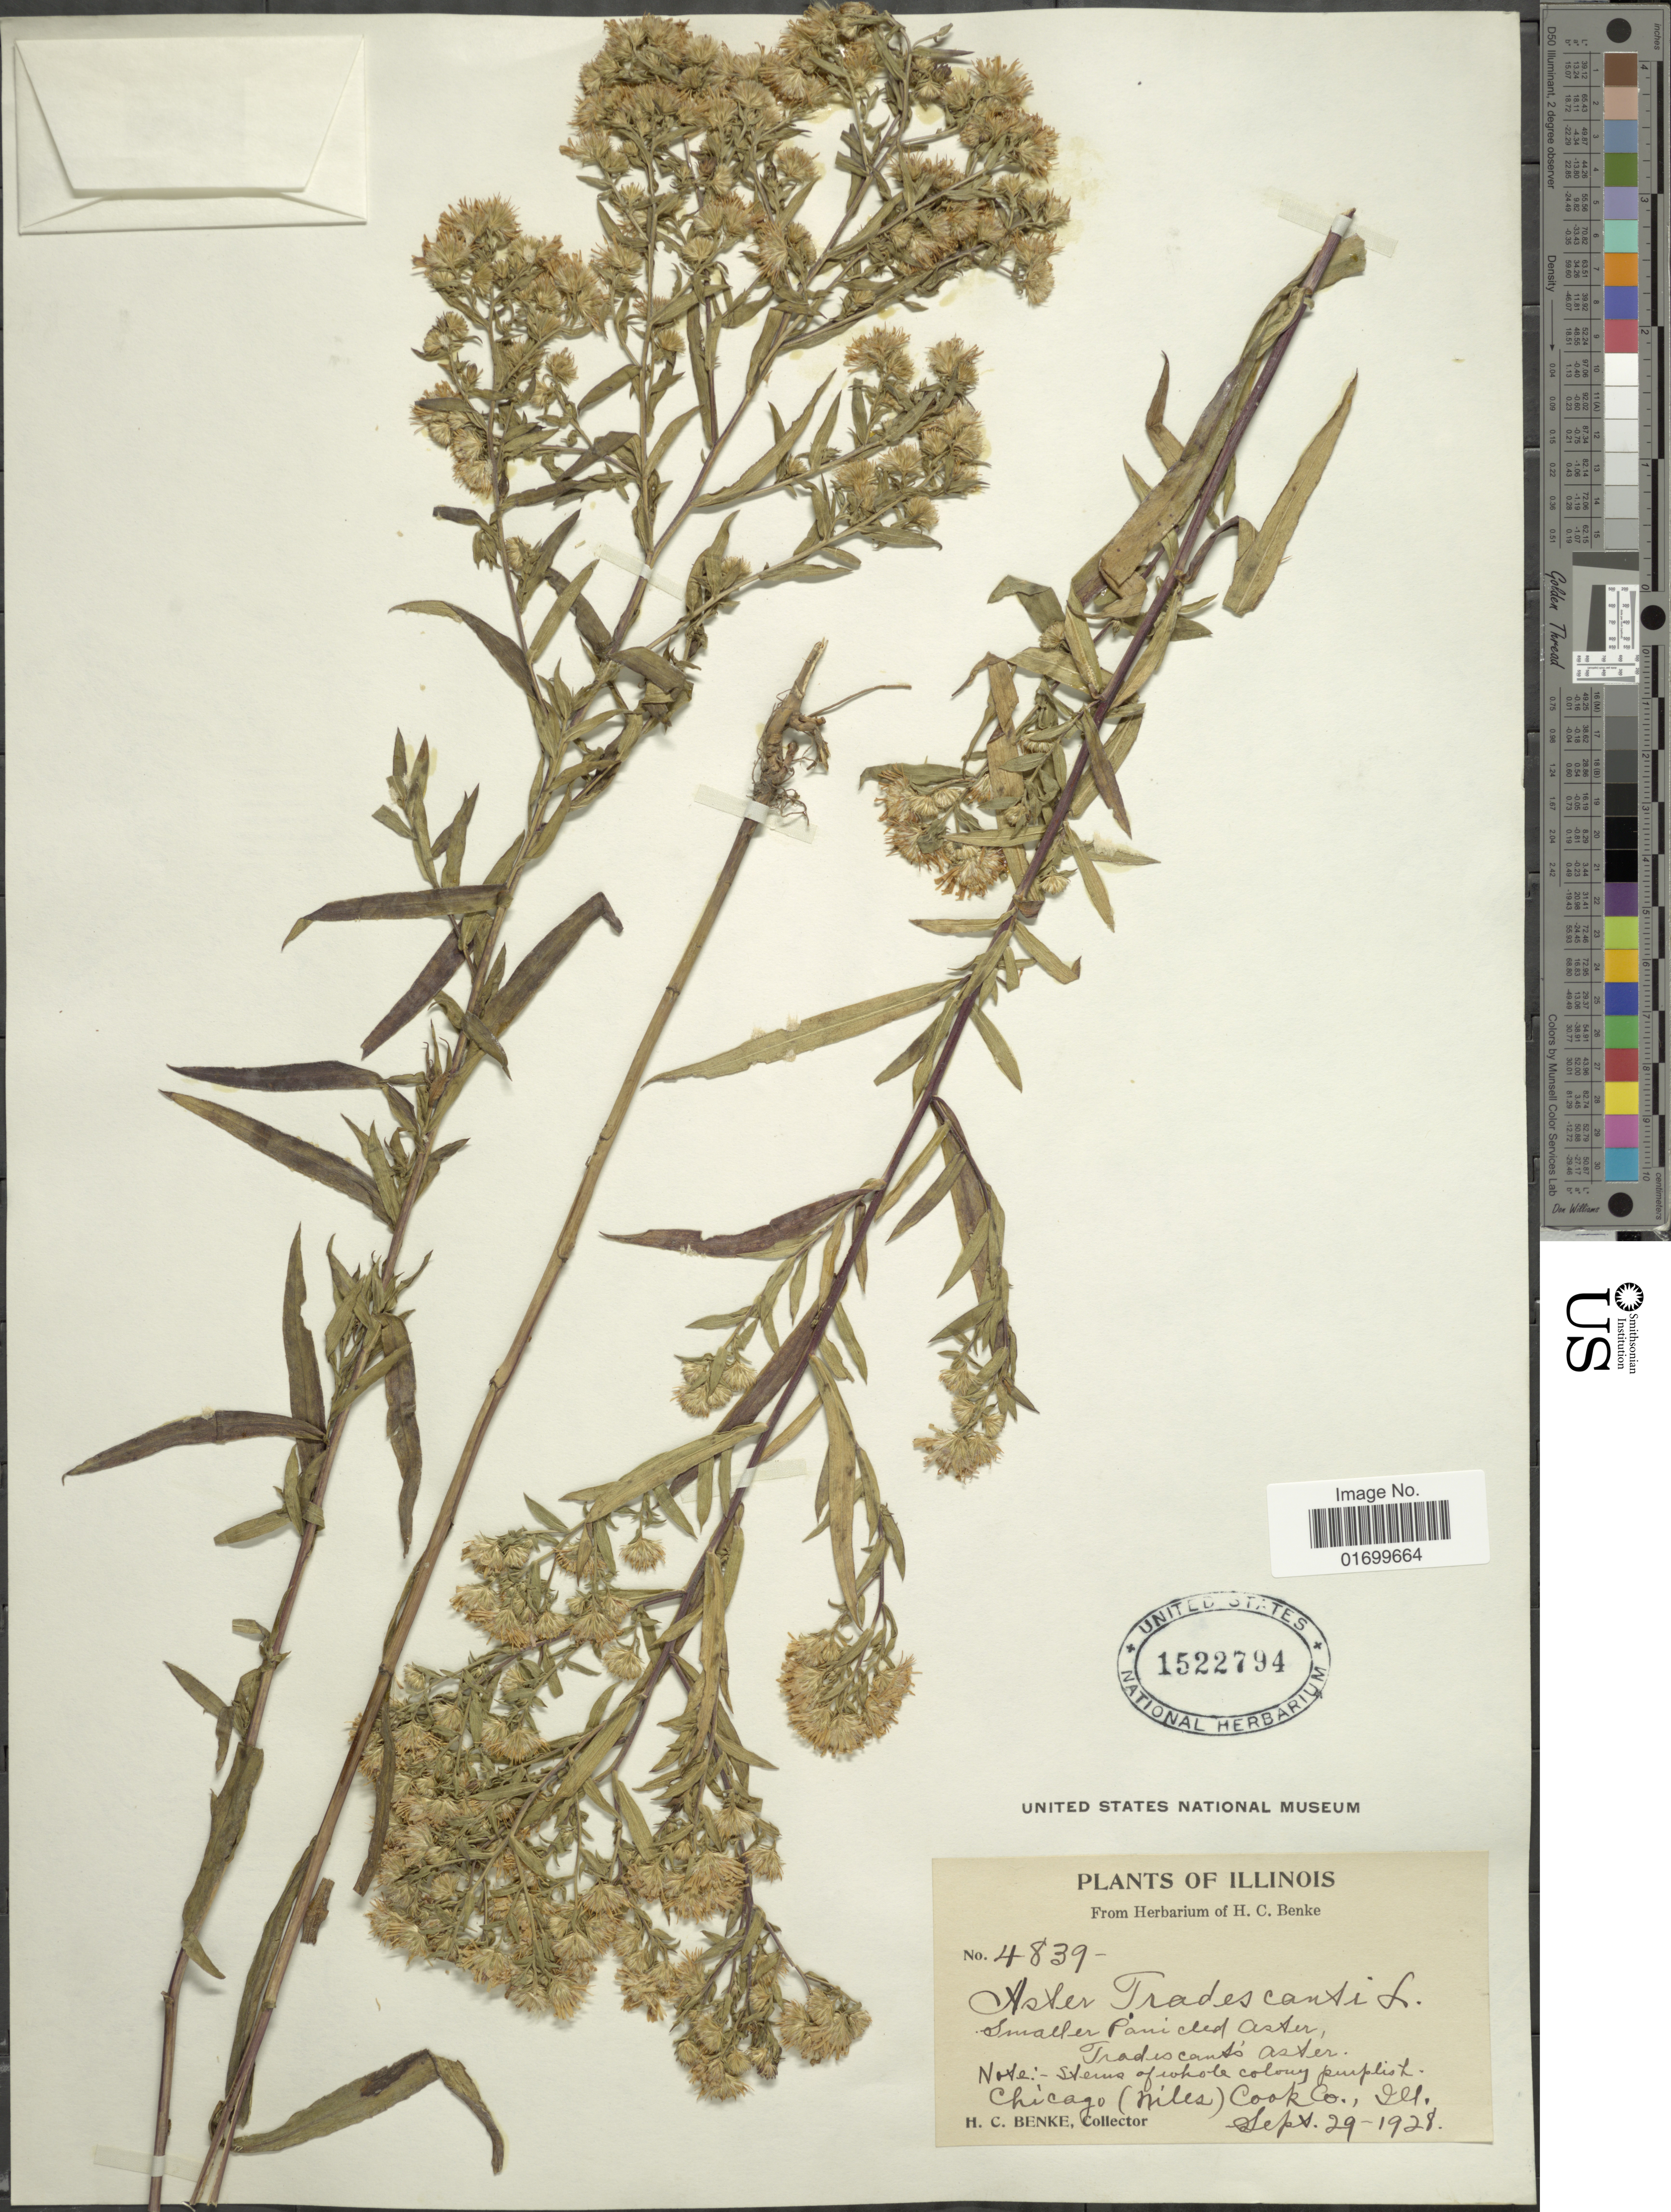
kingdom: Plantae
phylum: Tracheophyta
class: Magnoliopsida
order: Asterales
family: Asteraceae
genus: Symphyotrichum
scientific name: Symphyotrichum tradescanti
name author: (L.) G.L. Nesom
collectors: H. Benke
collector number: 4839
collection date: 1928-09-29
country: United States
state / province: Illinois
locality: Chicago (Niles) Cook Co.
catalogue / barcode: US 1522794